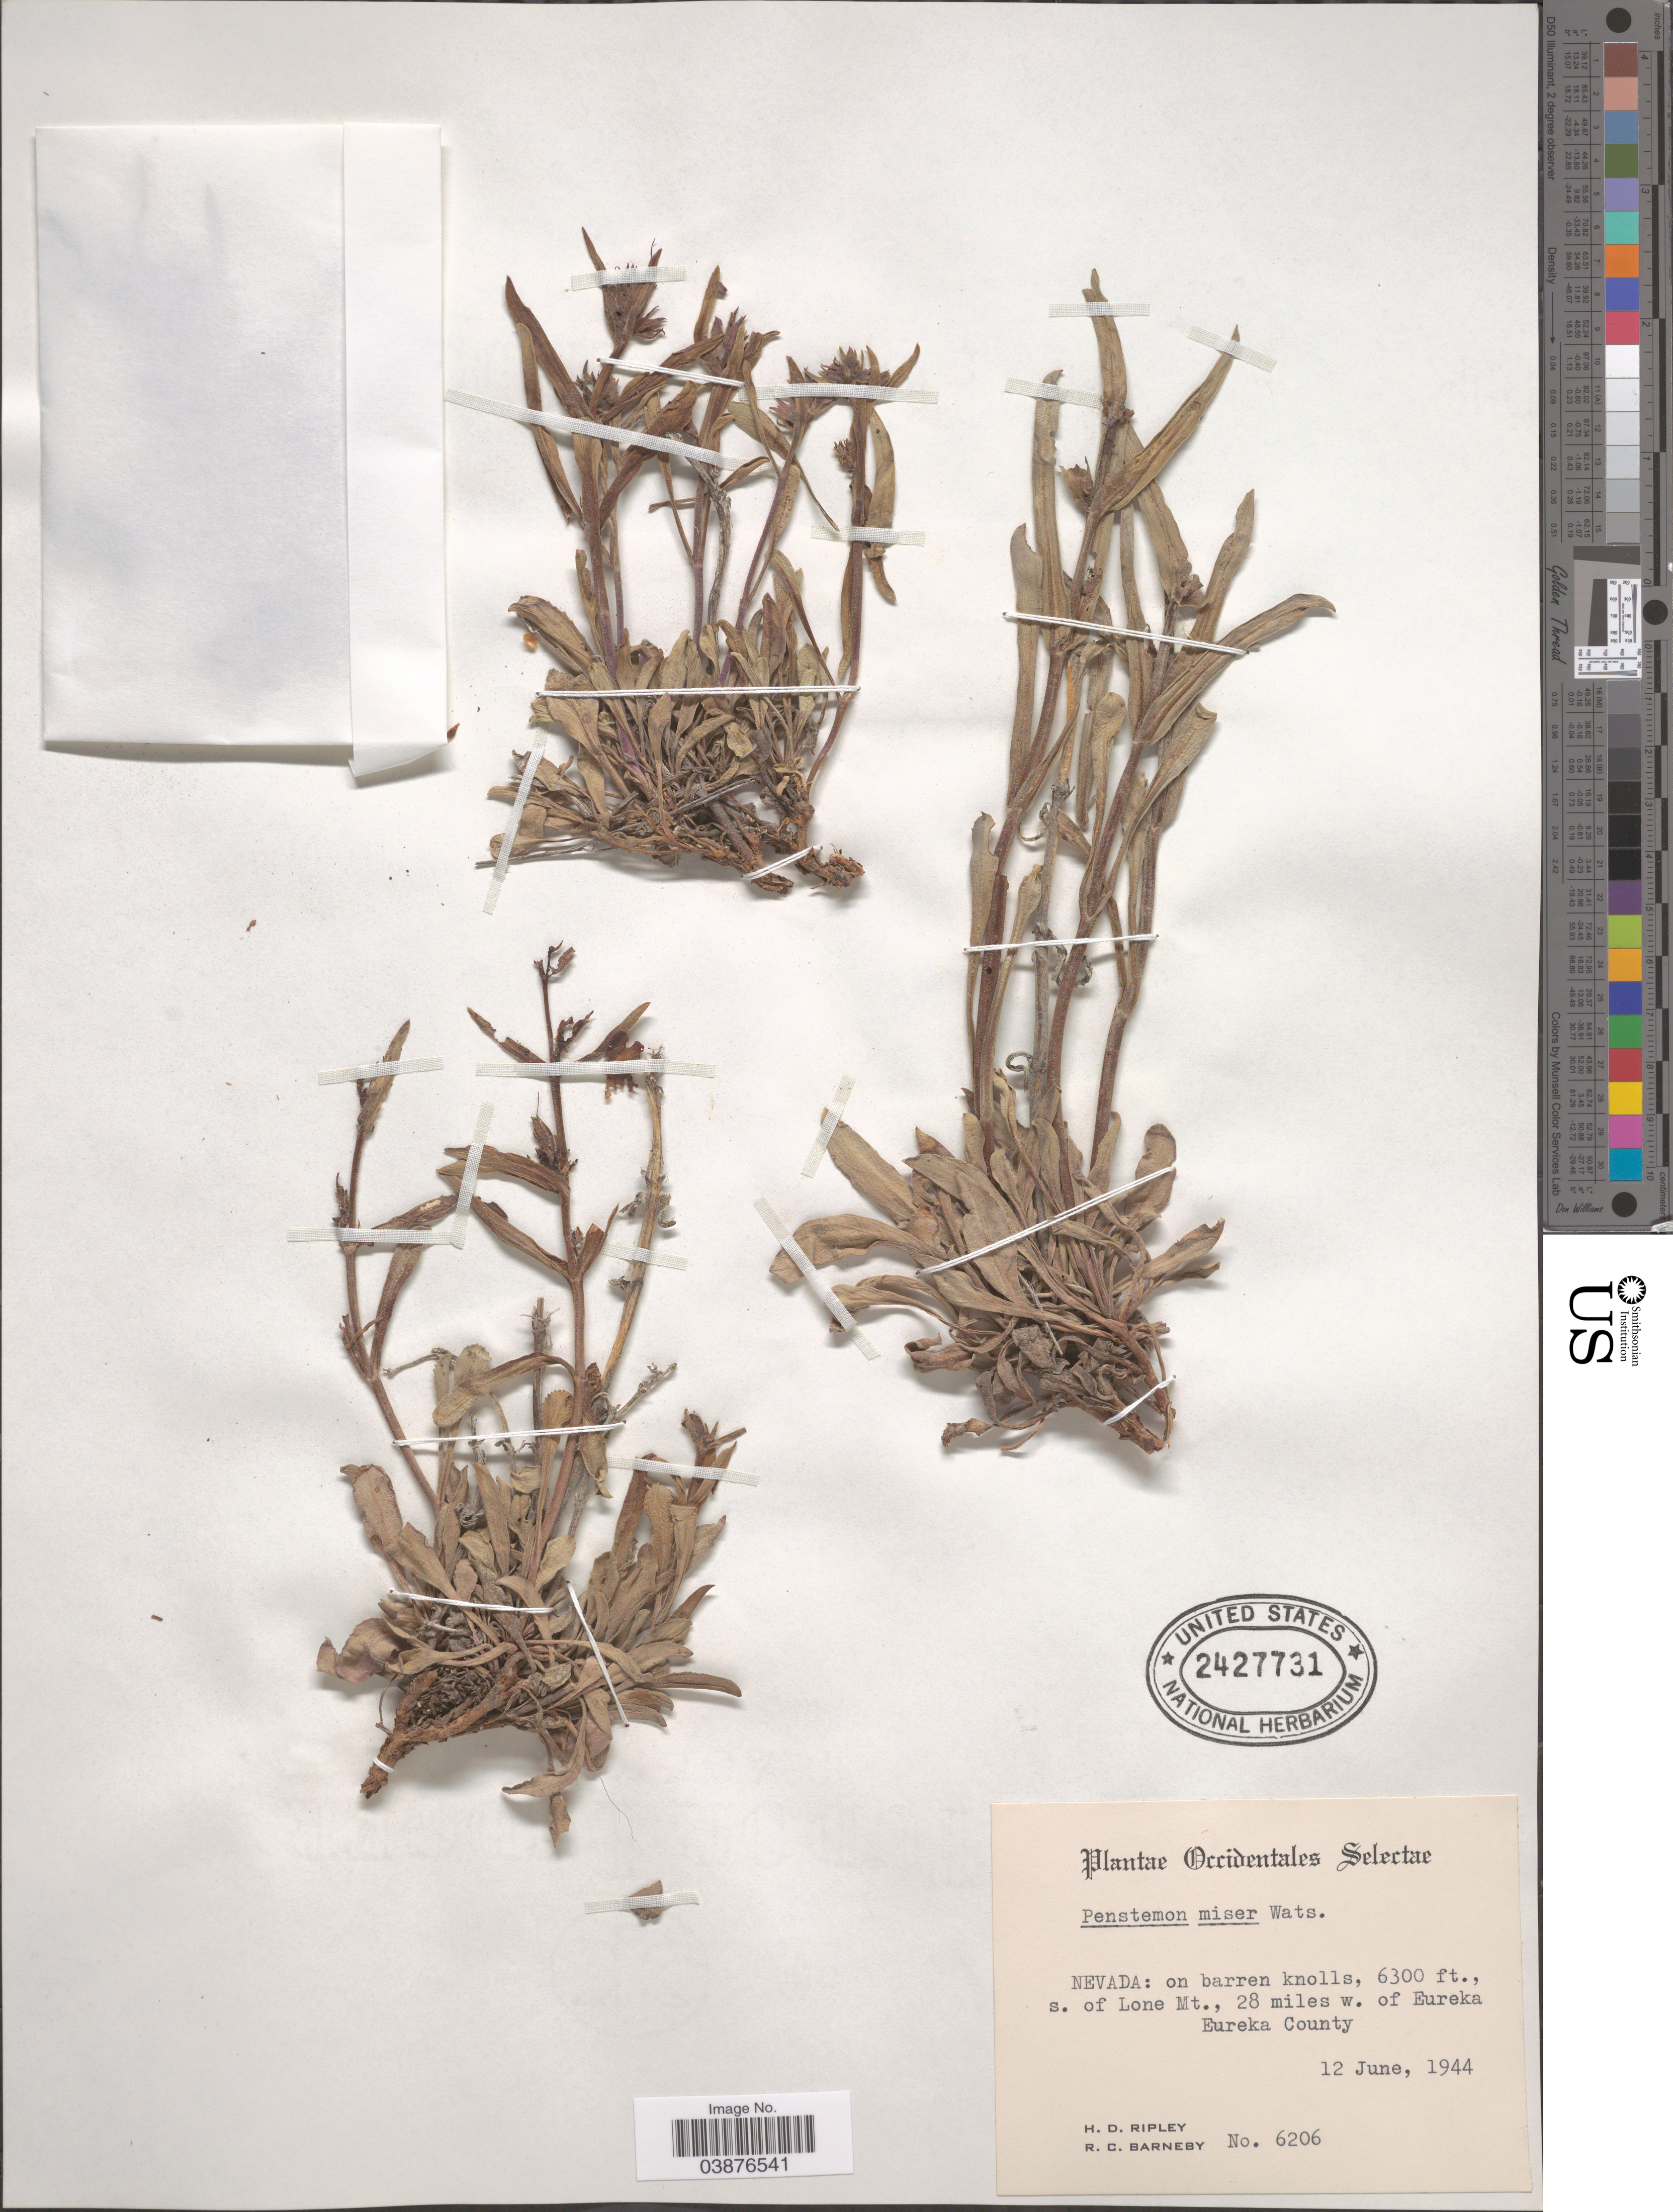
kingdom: Plantae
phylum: Tracheophyta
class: Magnoliopsida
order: Lamiales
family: Plantaginaceae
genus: Penstemon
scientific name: Penstemon miser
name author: A. Gray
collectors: H. Ripley & R. C. Barneby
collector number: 6206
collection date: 1944-06-12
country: United States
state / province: Nevada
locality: On barren knolls, s. of Lone Mt., 28 miles w. of Eureka. Eureka County.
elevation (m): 1920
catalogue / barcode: US 2427731